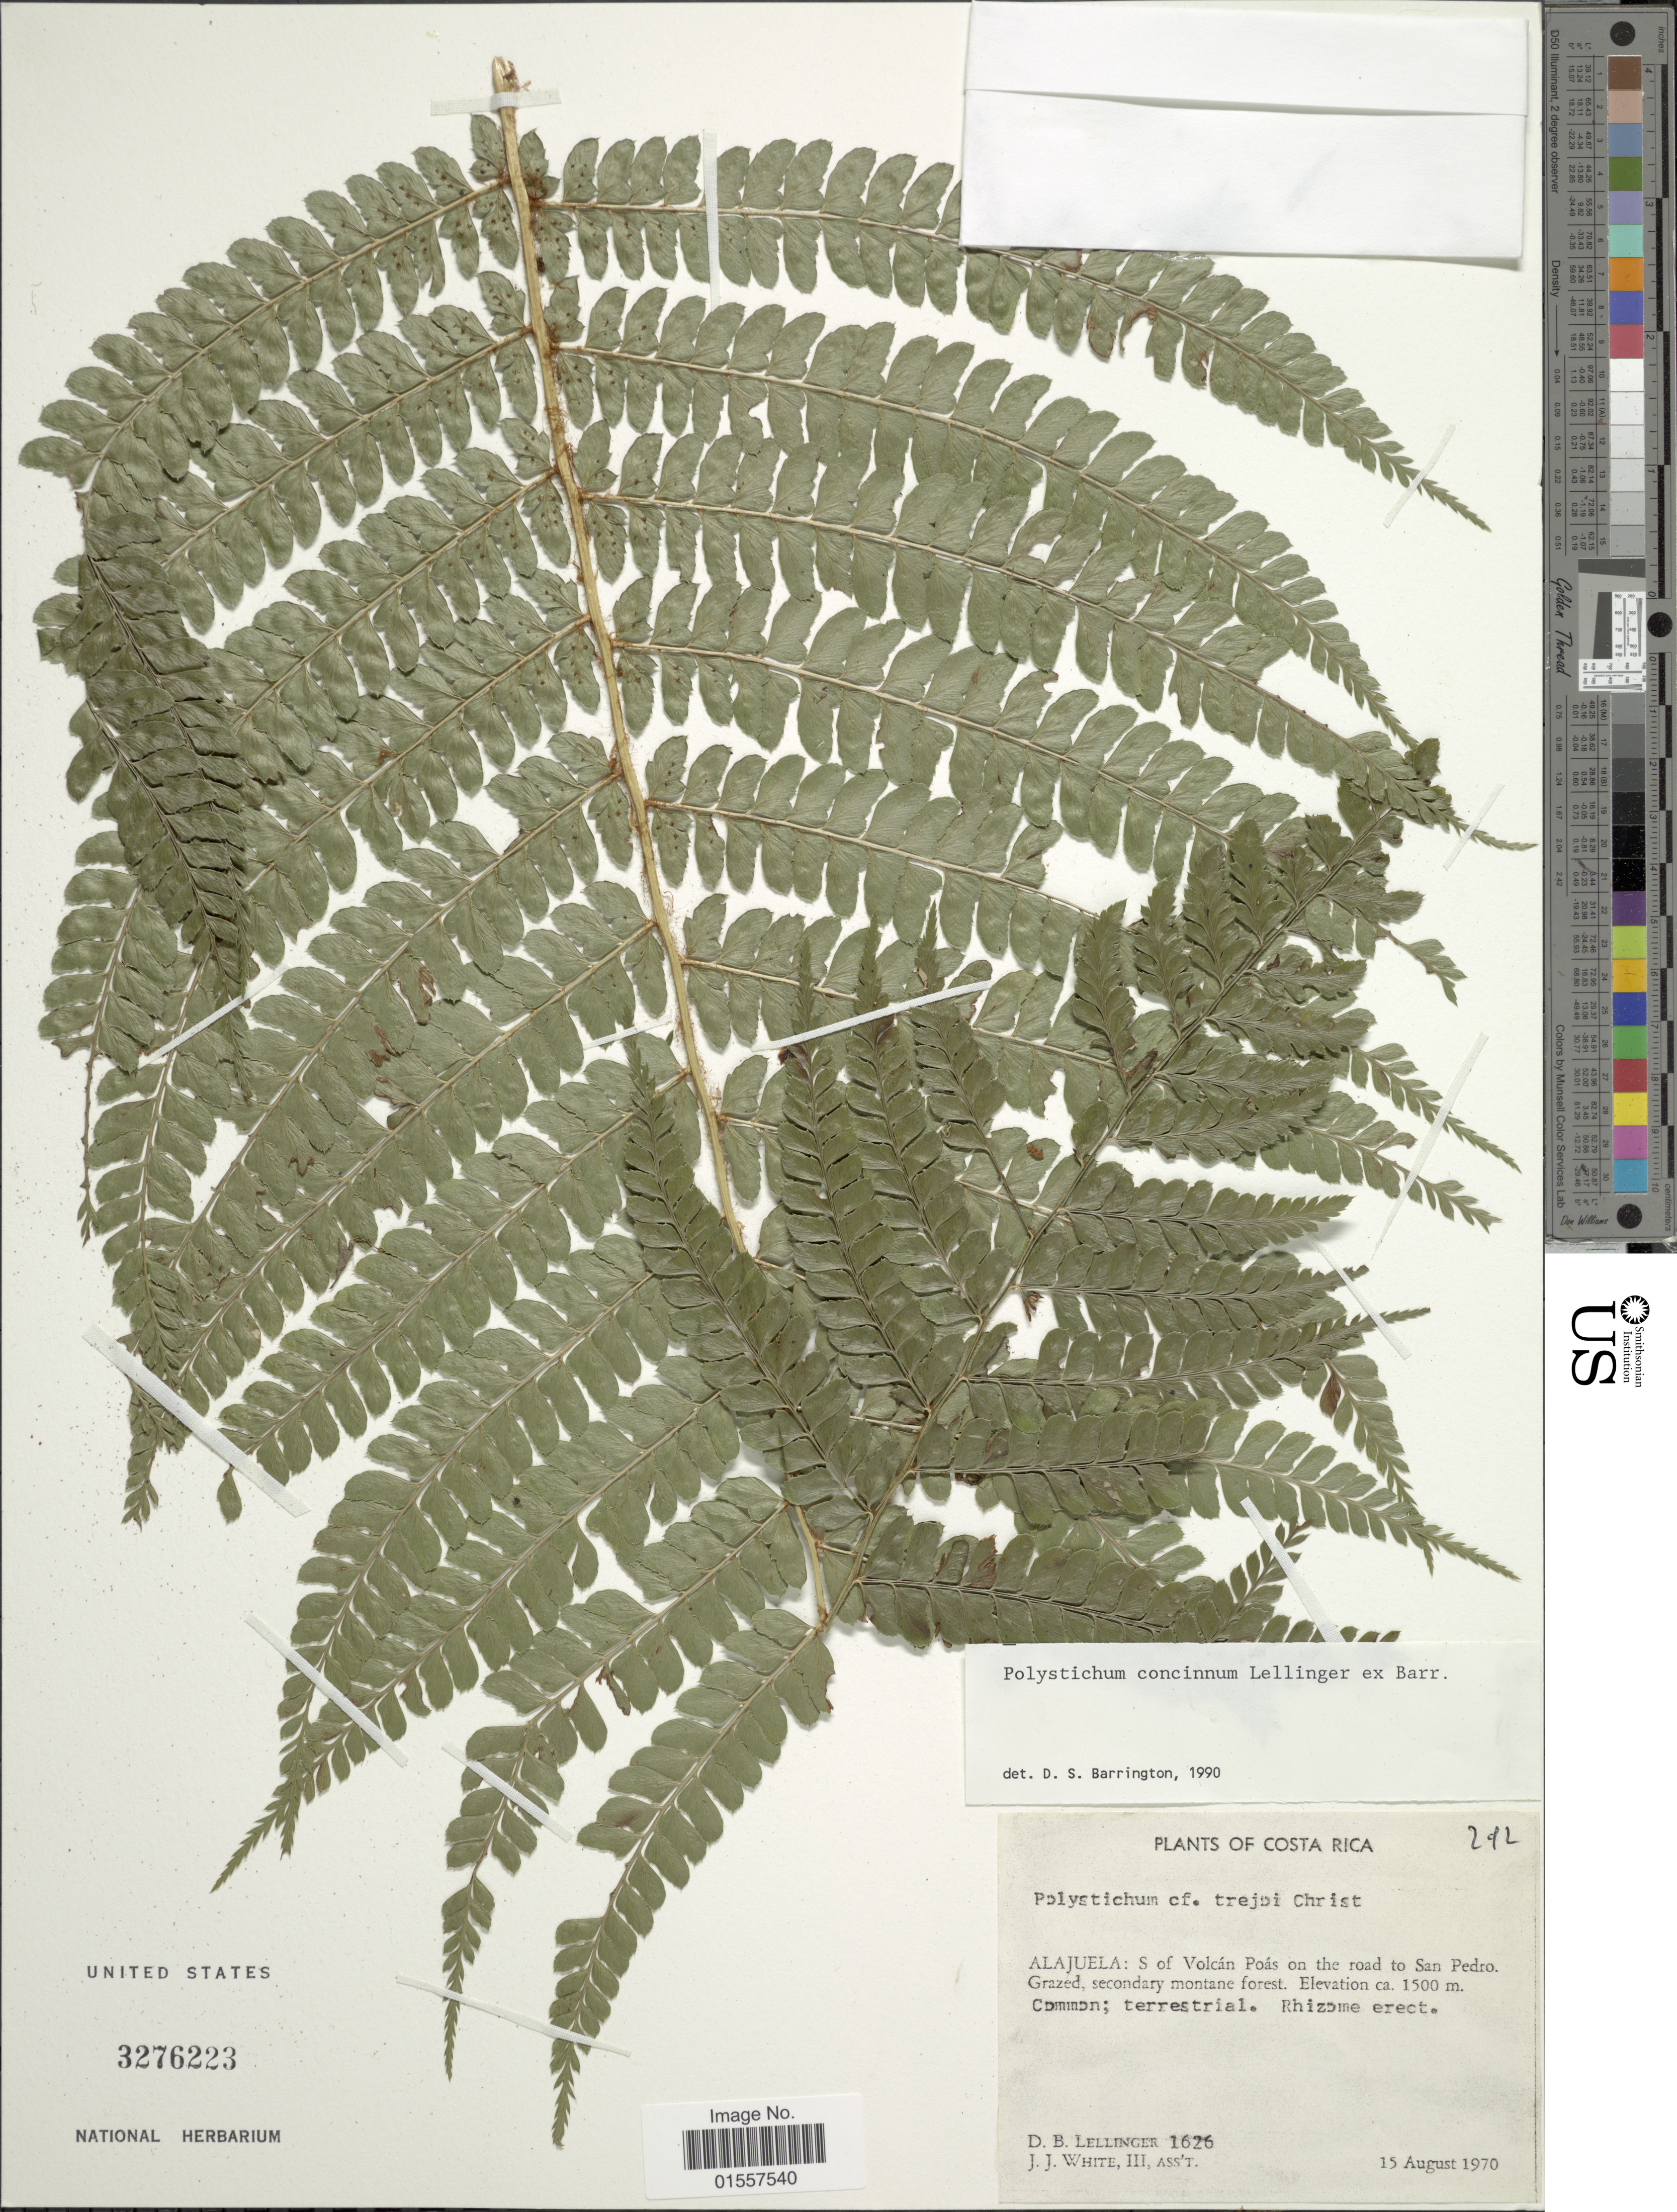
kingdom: Plantae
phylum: Tracheophyta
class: Polypodiopsida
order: Polypodiales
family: Dryopteridaceae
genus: Polystichum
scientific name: Polystichum concinnum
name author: Lellinger ex Barrington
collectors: D. B. Lellinger & J. J. White III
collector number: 1626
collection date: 1970-08-15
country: Costa Rica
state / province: Alajuela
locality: Alajuela: S of Volcan Poas on the road to San Pedro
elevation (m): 1500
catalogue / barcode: US 3276223